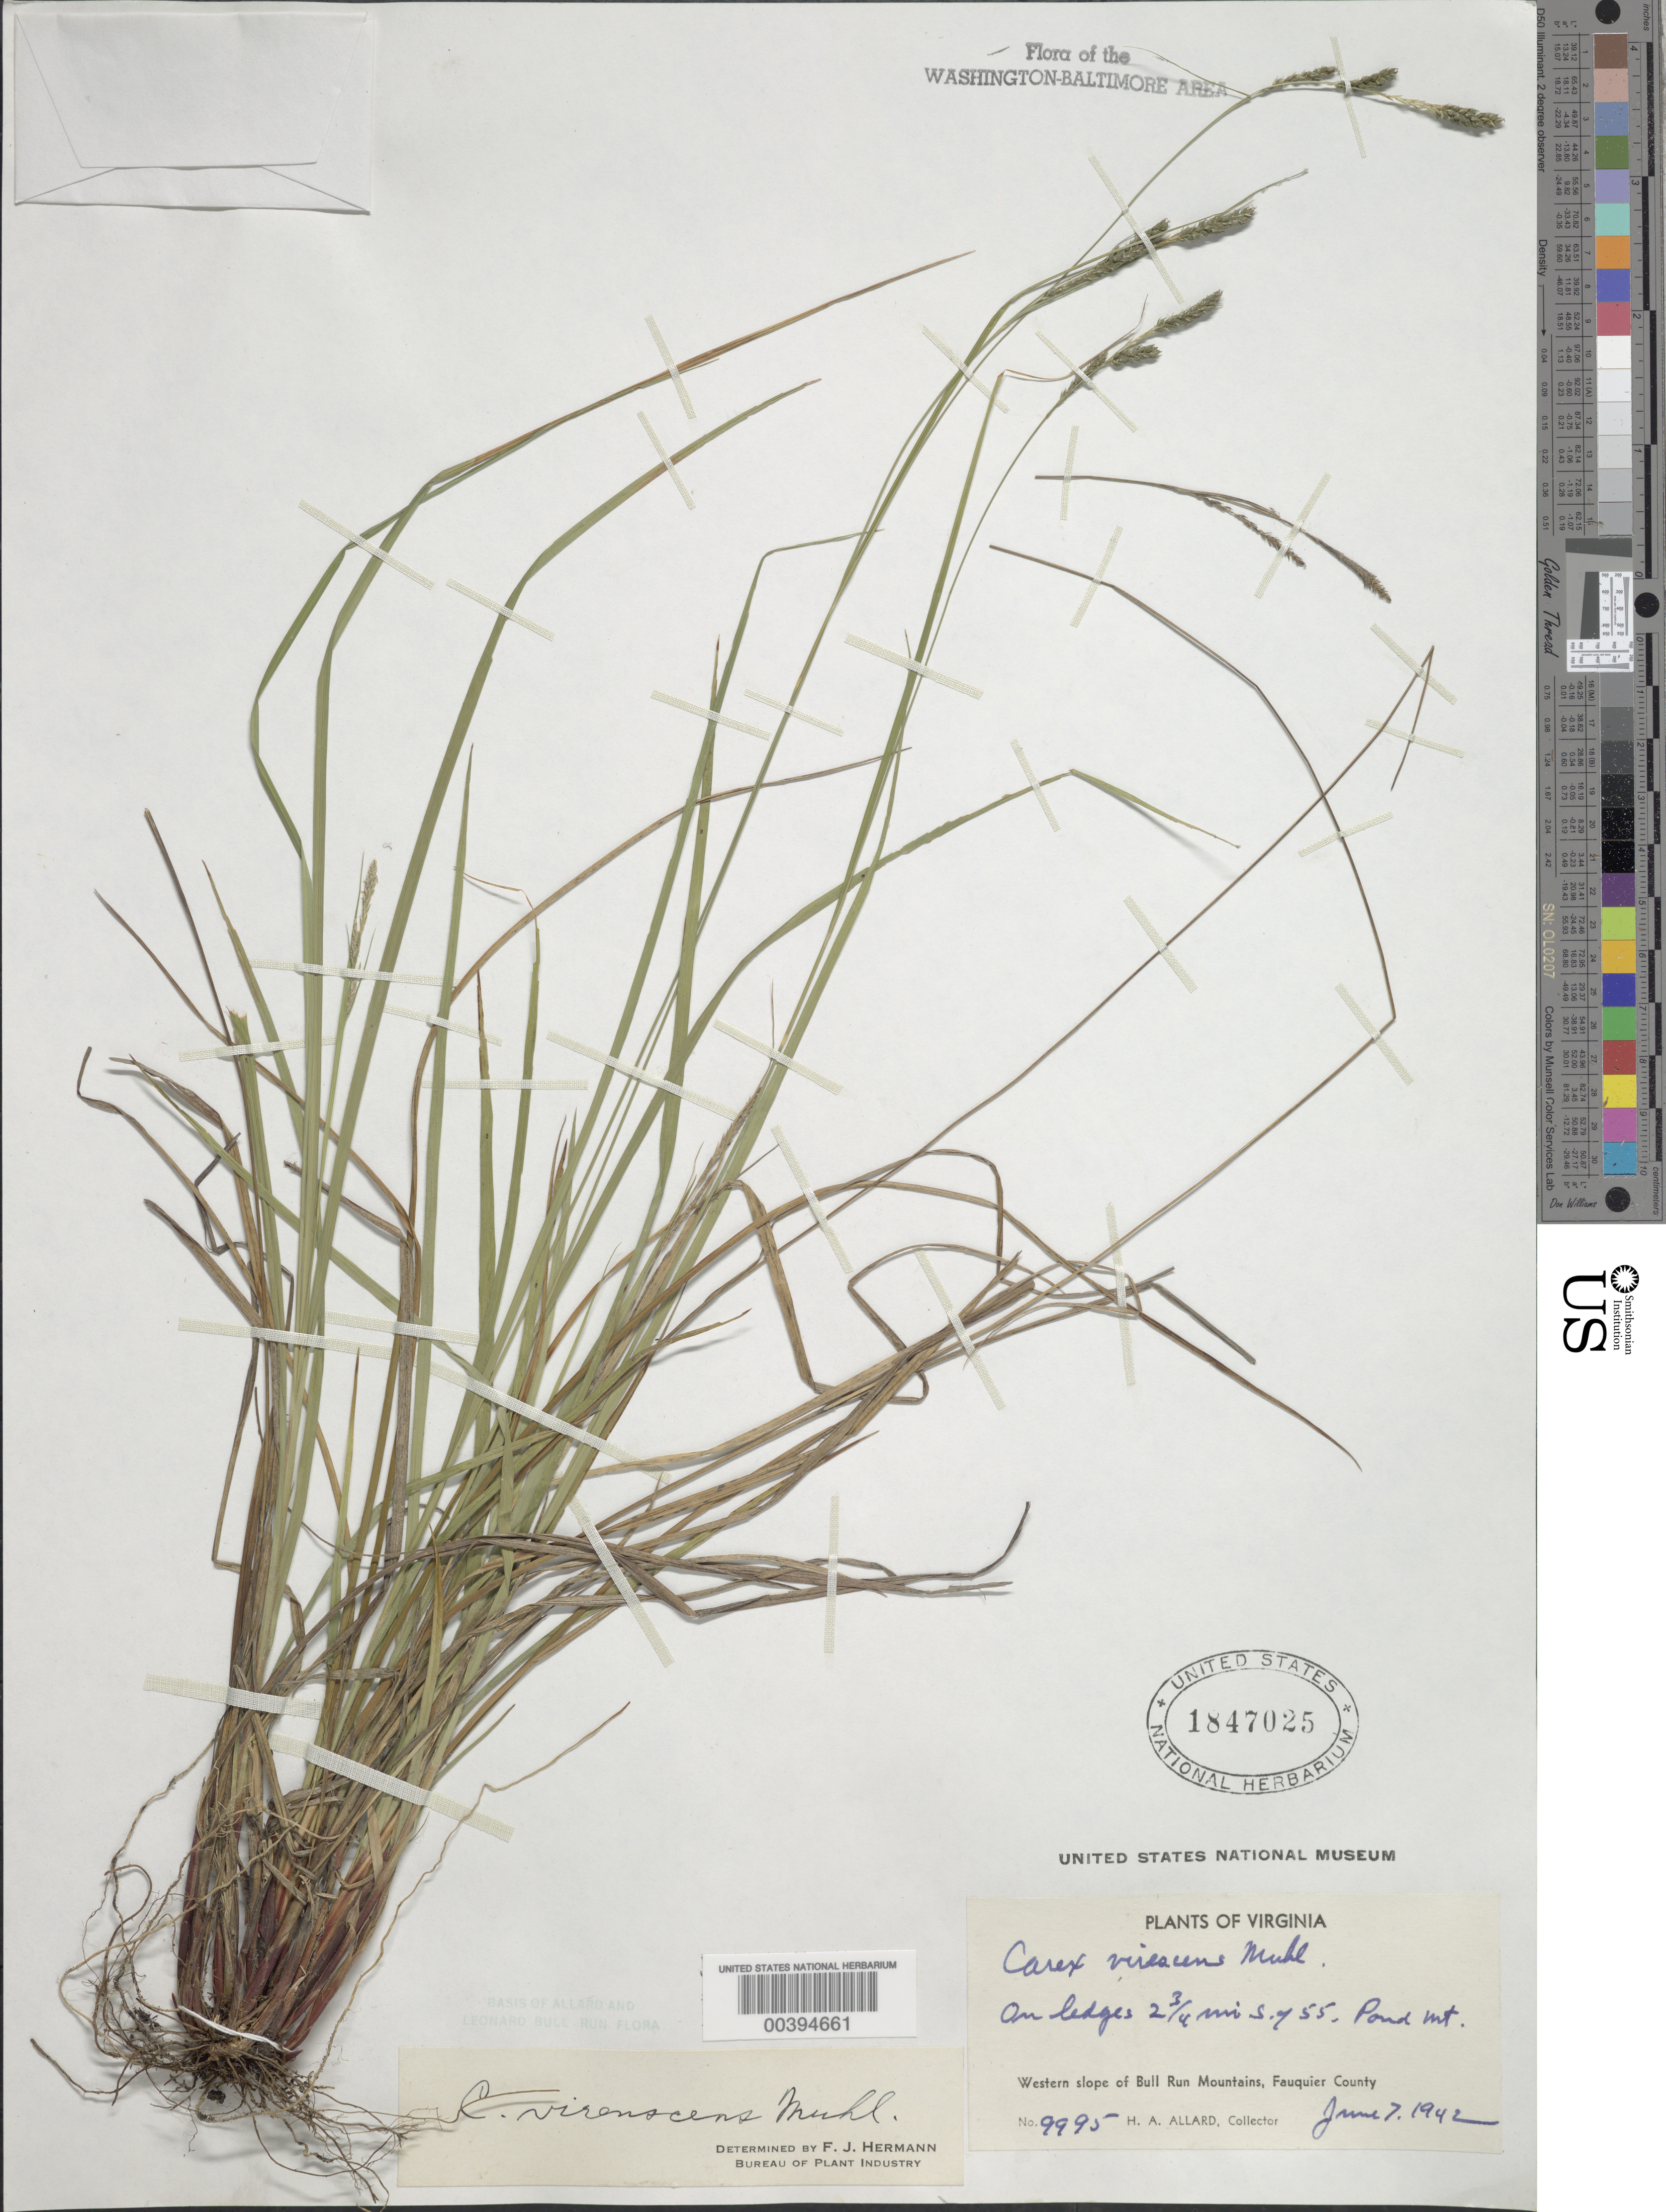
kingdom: Plantae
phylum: Tracheophyta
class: Liliopsida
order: Poales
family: Cyperaceae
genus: Carex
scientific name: Carex virescens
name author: Muhl. ex Willd.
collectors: H. A. Allard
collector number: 9995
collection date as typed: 07 Jun 1942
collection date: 1942-06-07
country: United States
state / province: Virginia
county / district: Fauquier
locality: South of Route 55, Pond Mountains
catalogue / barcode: US 1847025